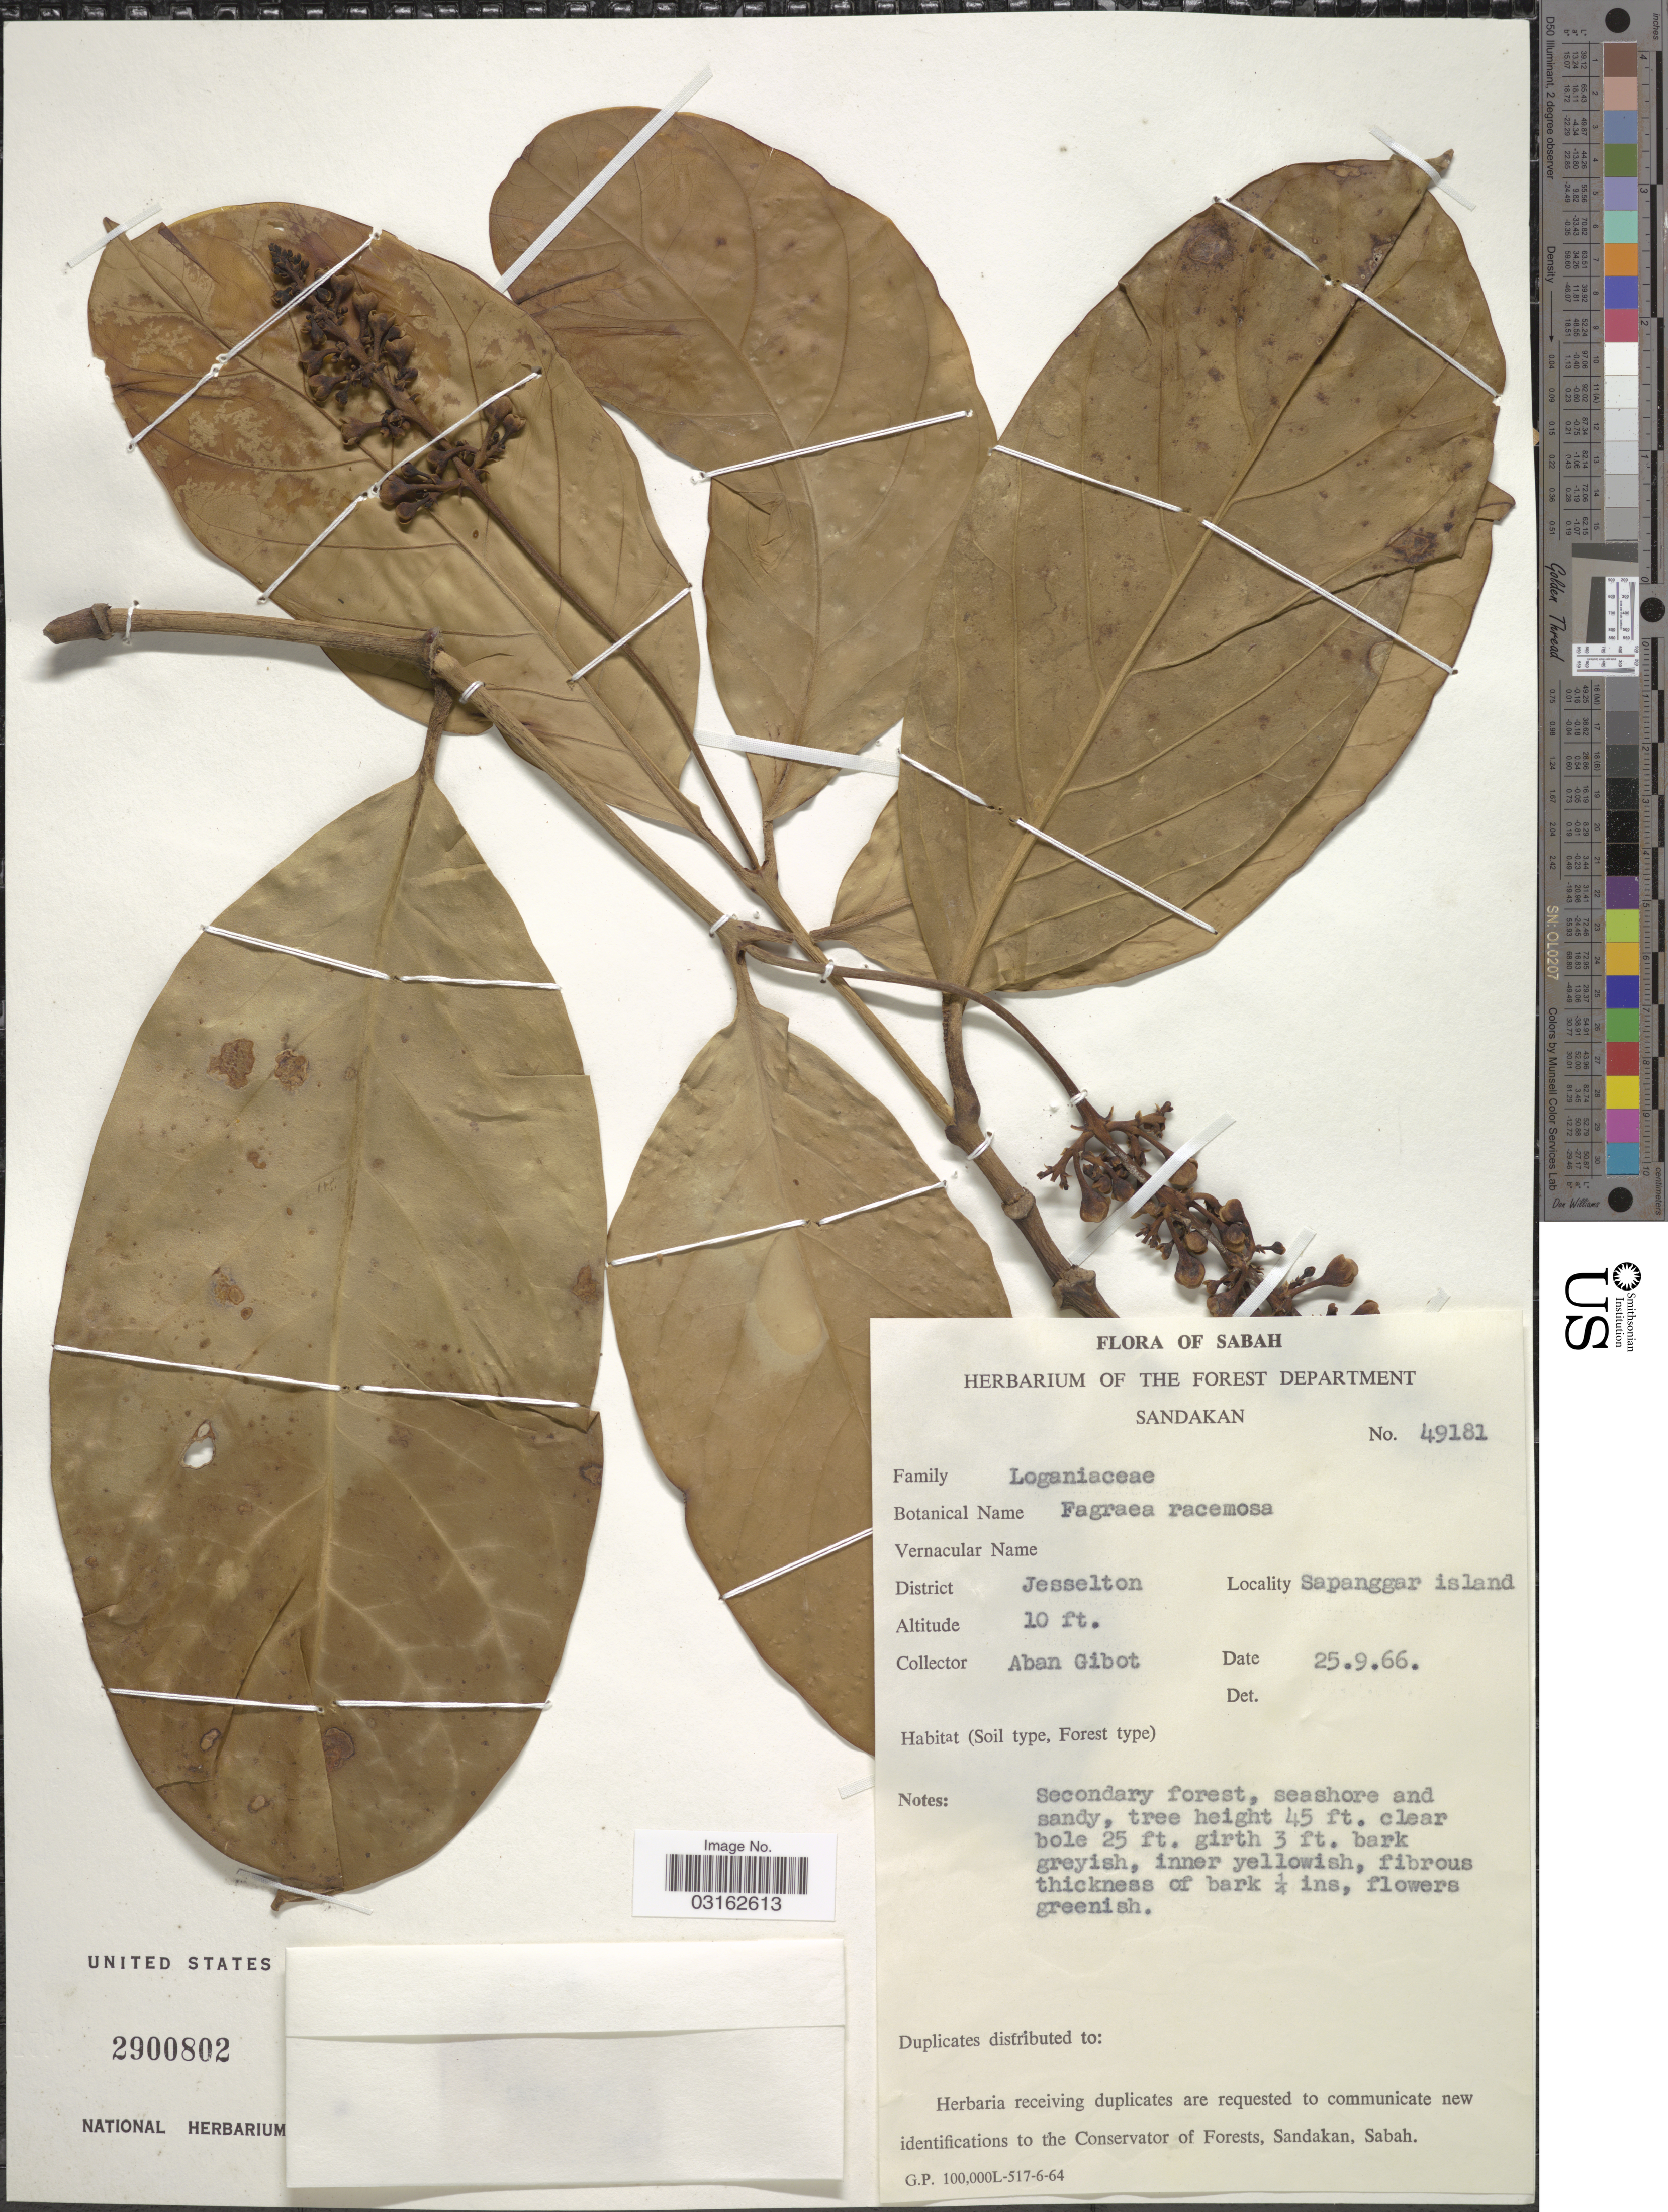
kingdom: Plantae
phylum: Tracheophyta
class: Magnoliopsida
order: Gentianales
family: Gentianaceae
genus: Fagraea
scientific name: Fagraea racemosa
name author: Jack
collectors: A. Gibot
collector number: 49181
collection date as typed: Transcribed d/m/y: 25/9/66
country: Malaysia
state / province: Sabah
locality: District Jesselton. Sapanggar island.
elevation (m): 3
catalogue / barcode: US 2900802